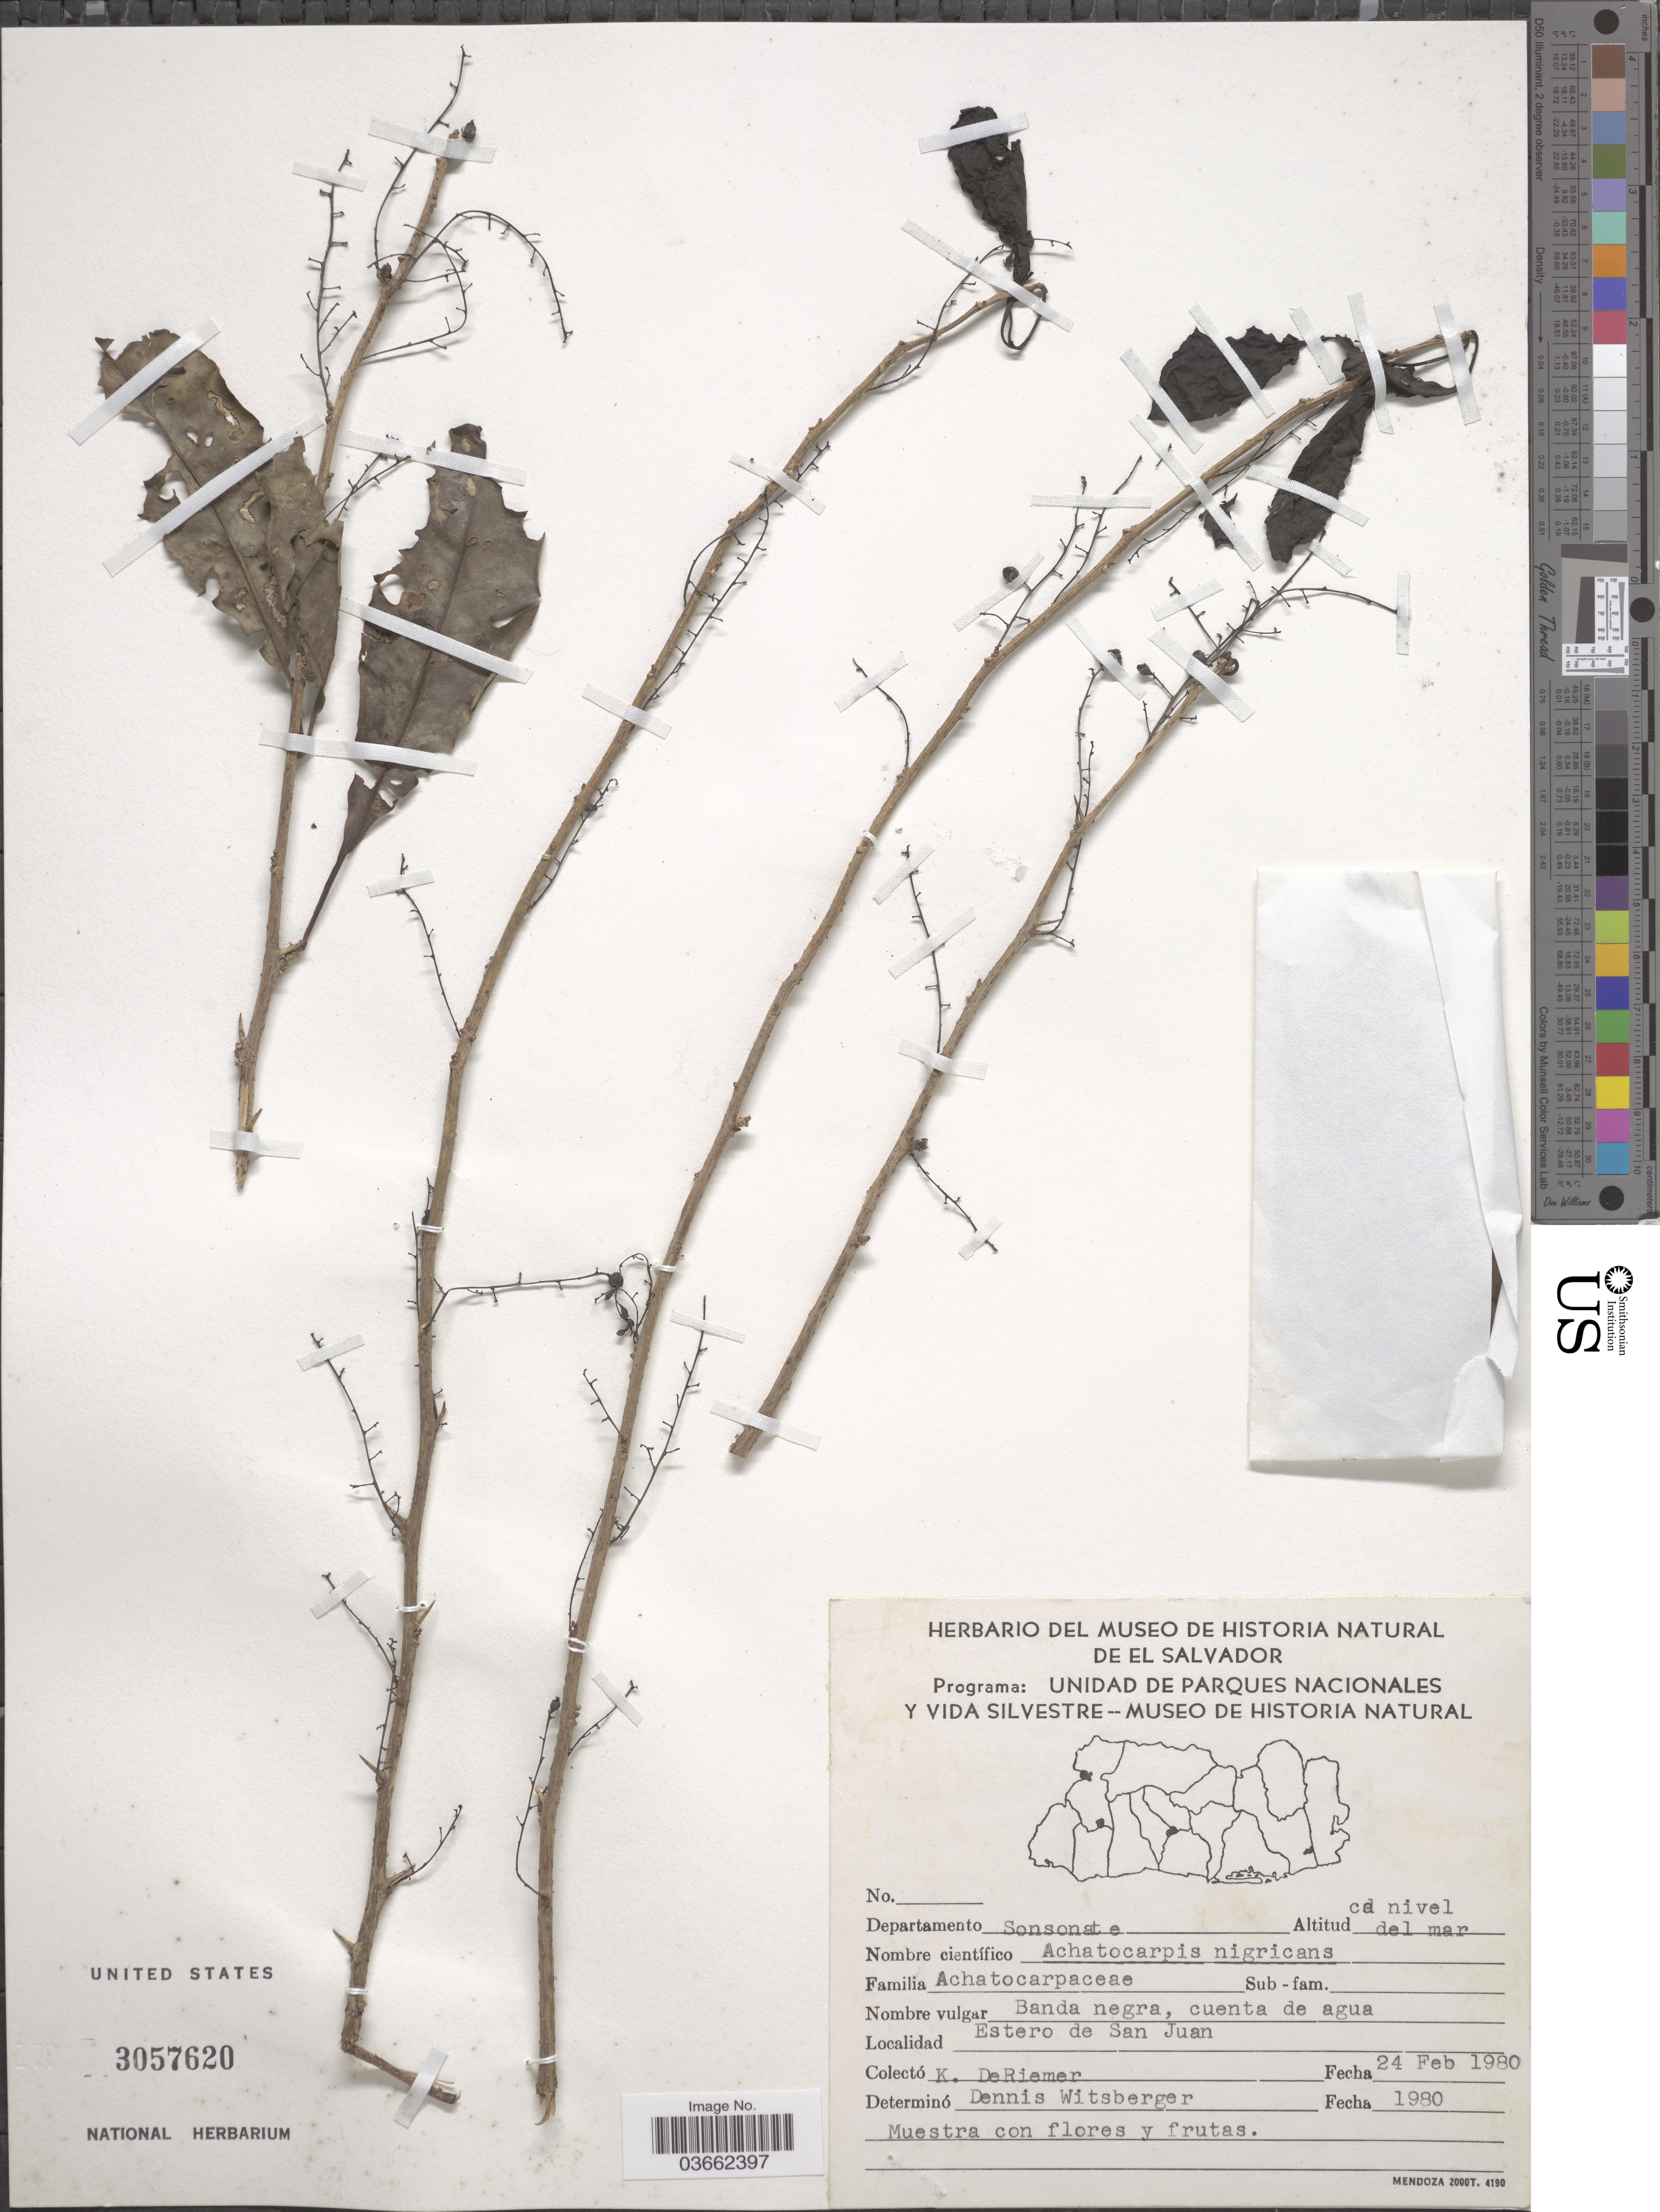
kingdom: Plantae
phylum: Tracheophyta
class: Magnoliopsida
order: Caryophyllales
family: Achatocarpaceae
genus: Achatocarpus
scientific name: Achatocarpus nigricans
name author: Triana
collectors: K. DeRiemer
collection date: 1980-02-24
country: El Salvador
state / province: Sonsonate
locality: Departamento Sonsonate, Estero de San Juan.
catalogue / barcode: US 3057620